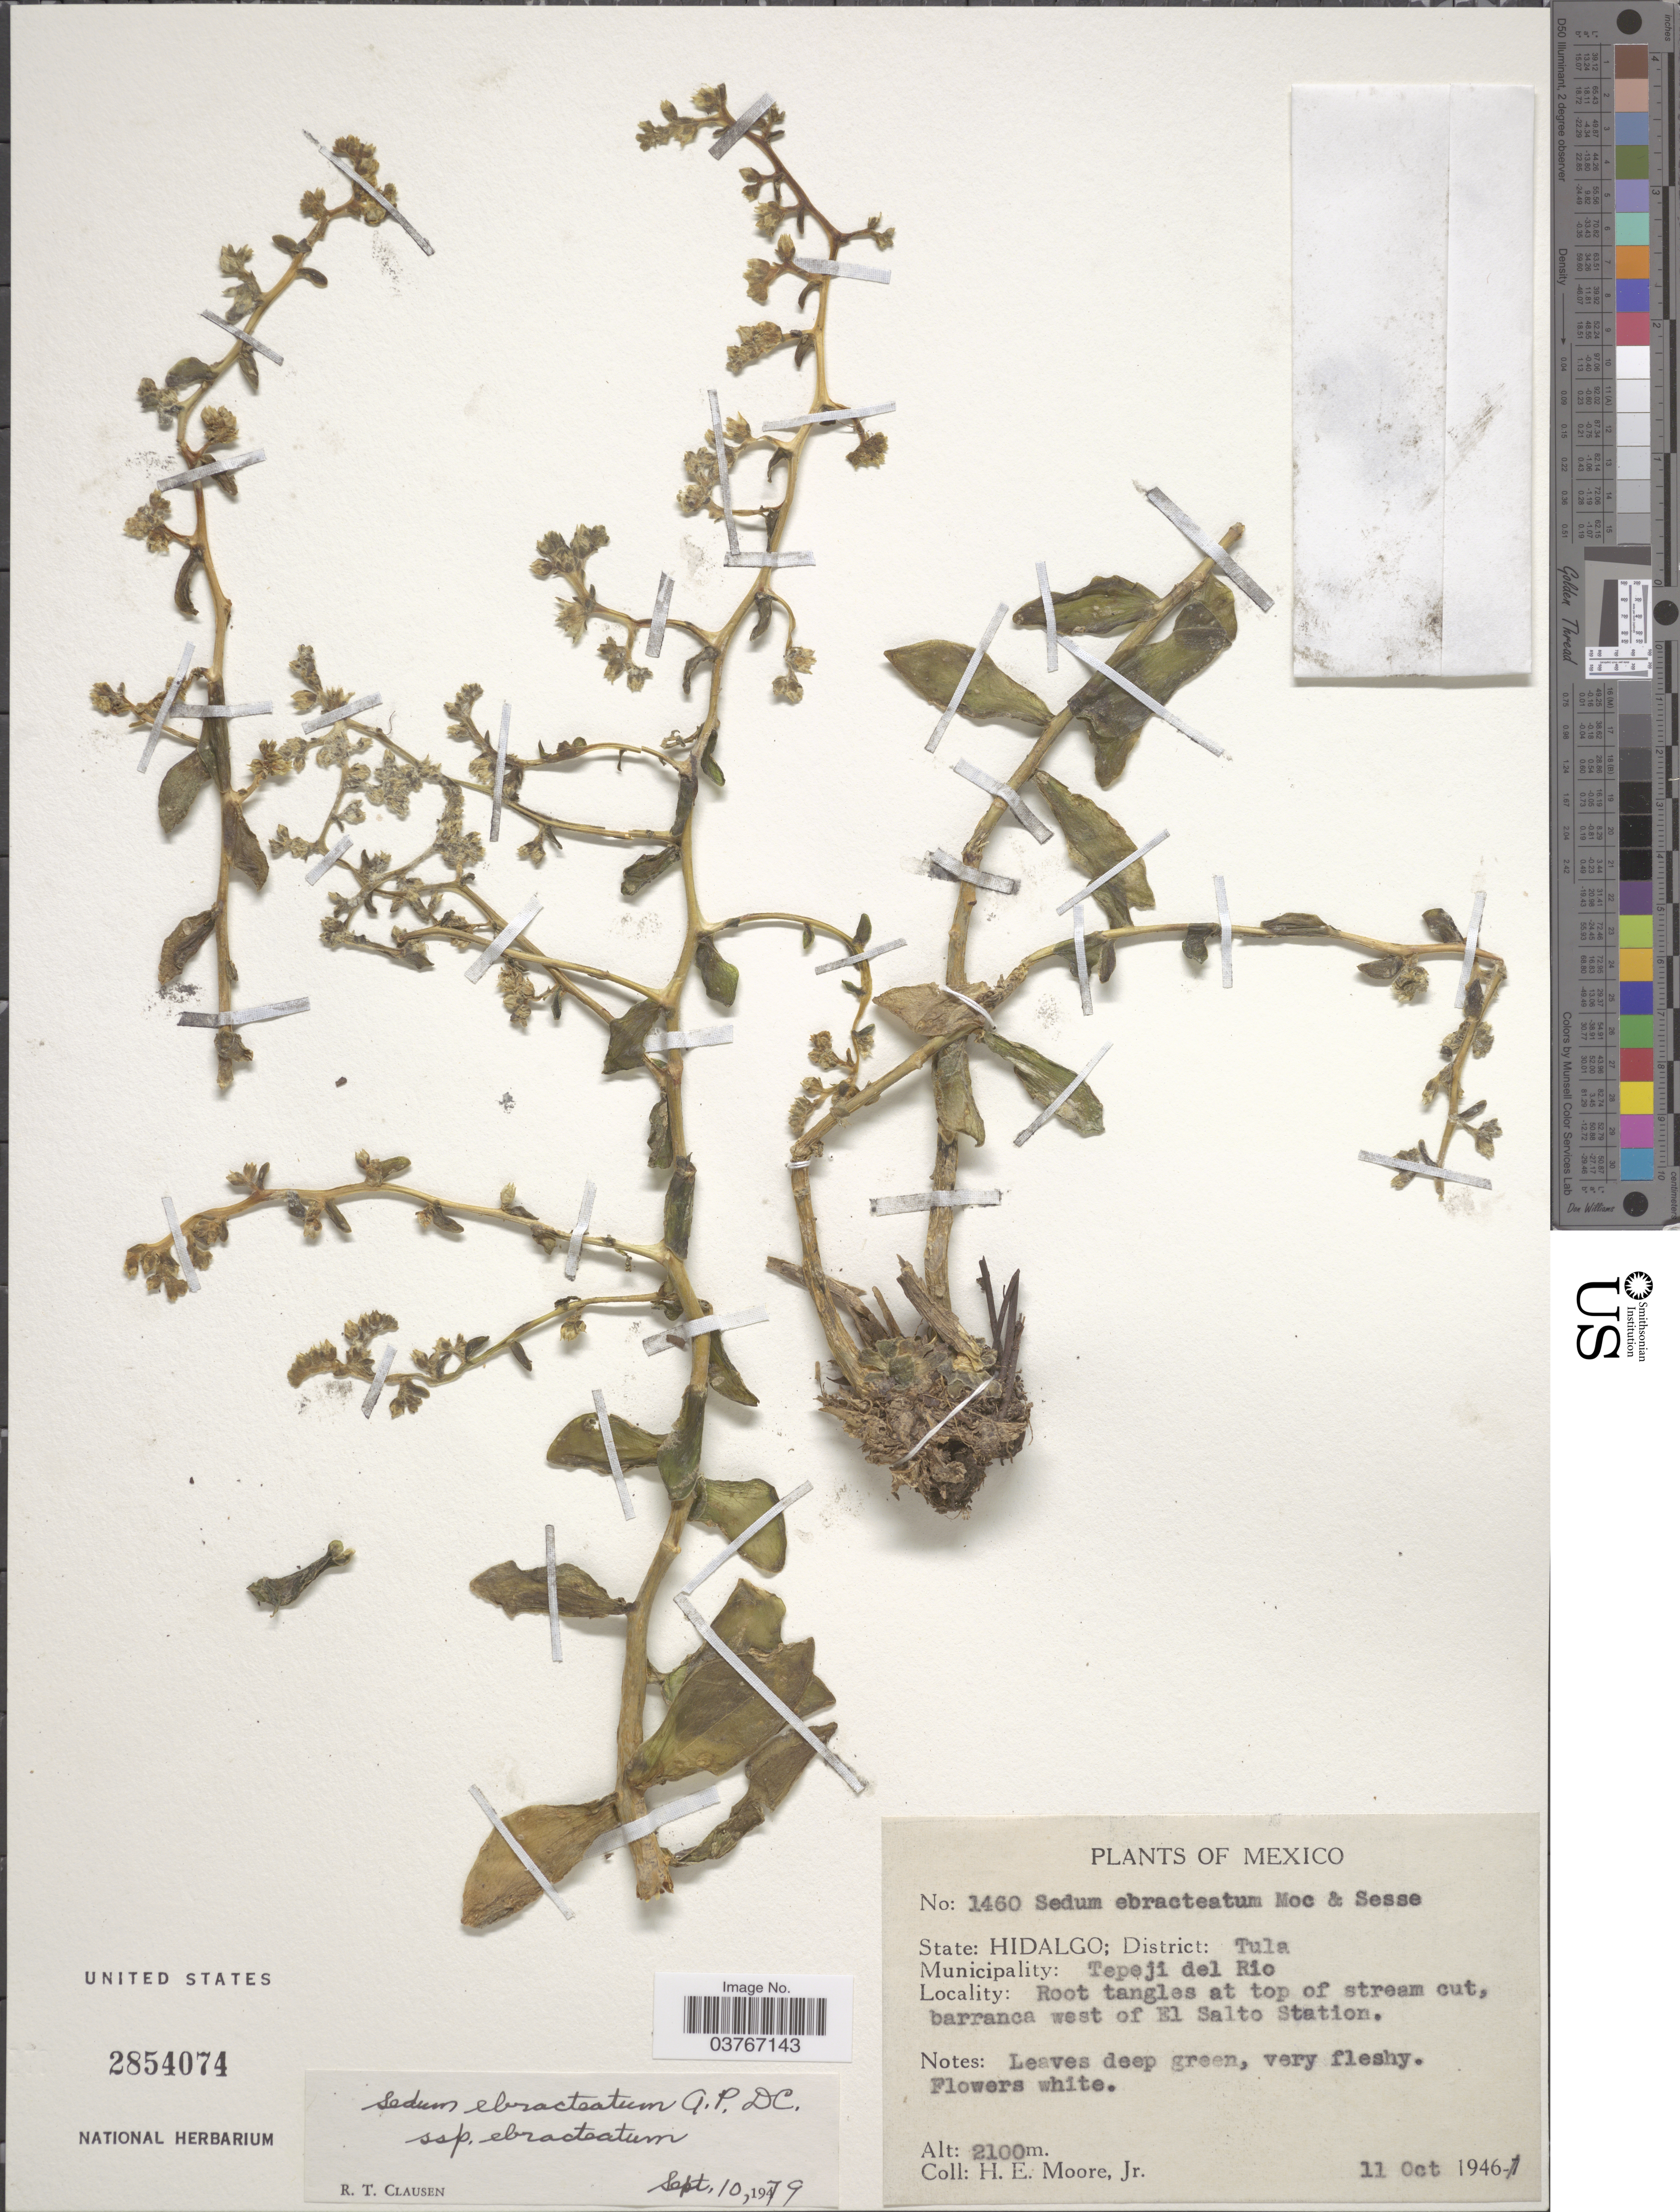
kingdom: Plantae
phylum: Tracheophyta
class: Magnoliopsida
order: Saxifragales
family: Crassulaceae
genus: Sedum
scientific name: Sedum ebracteatum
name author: Moc. & Sessé ex DC.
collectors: H. E. Moore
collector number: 1460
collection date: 1946-10-11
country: Mexico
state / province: Hidalgo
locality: District: Tula, Municipality: Tepeji del Rio. Root tangles at top of stream cut, barranca west of El Salto Station.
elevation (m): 2100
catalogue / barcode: US 2854074